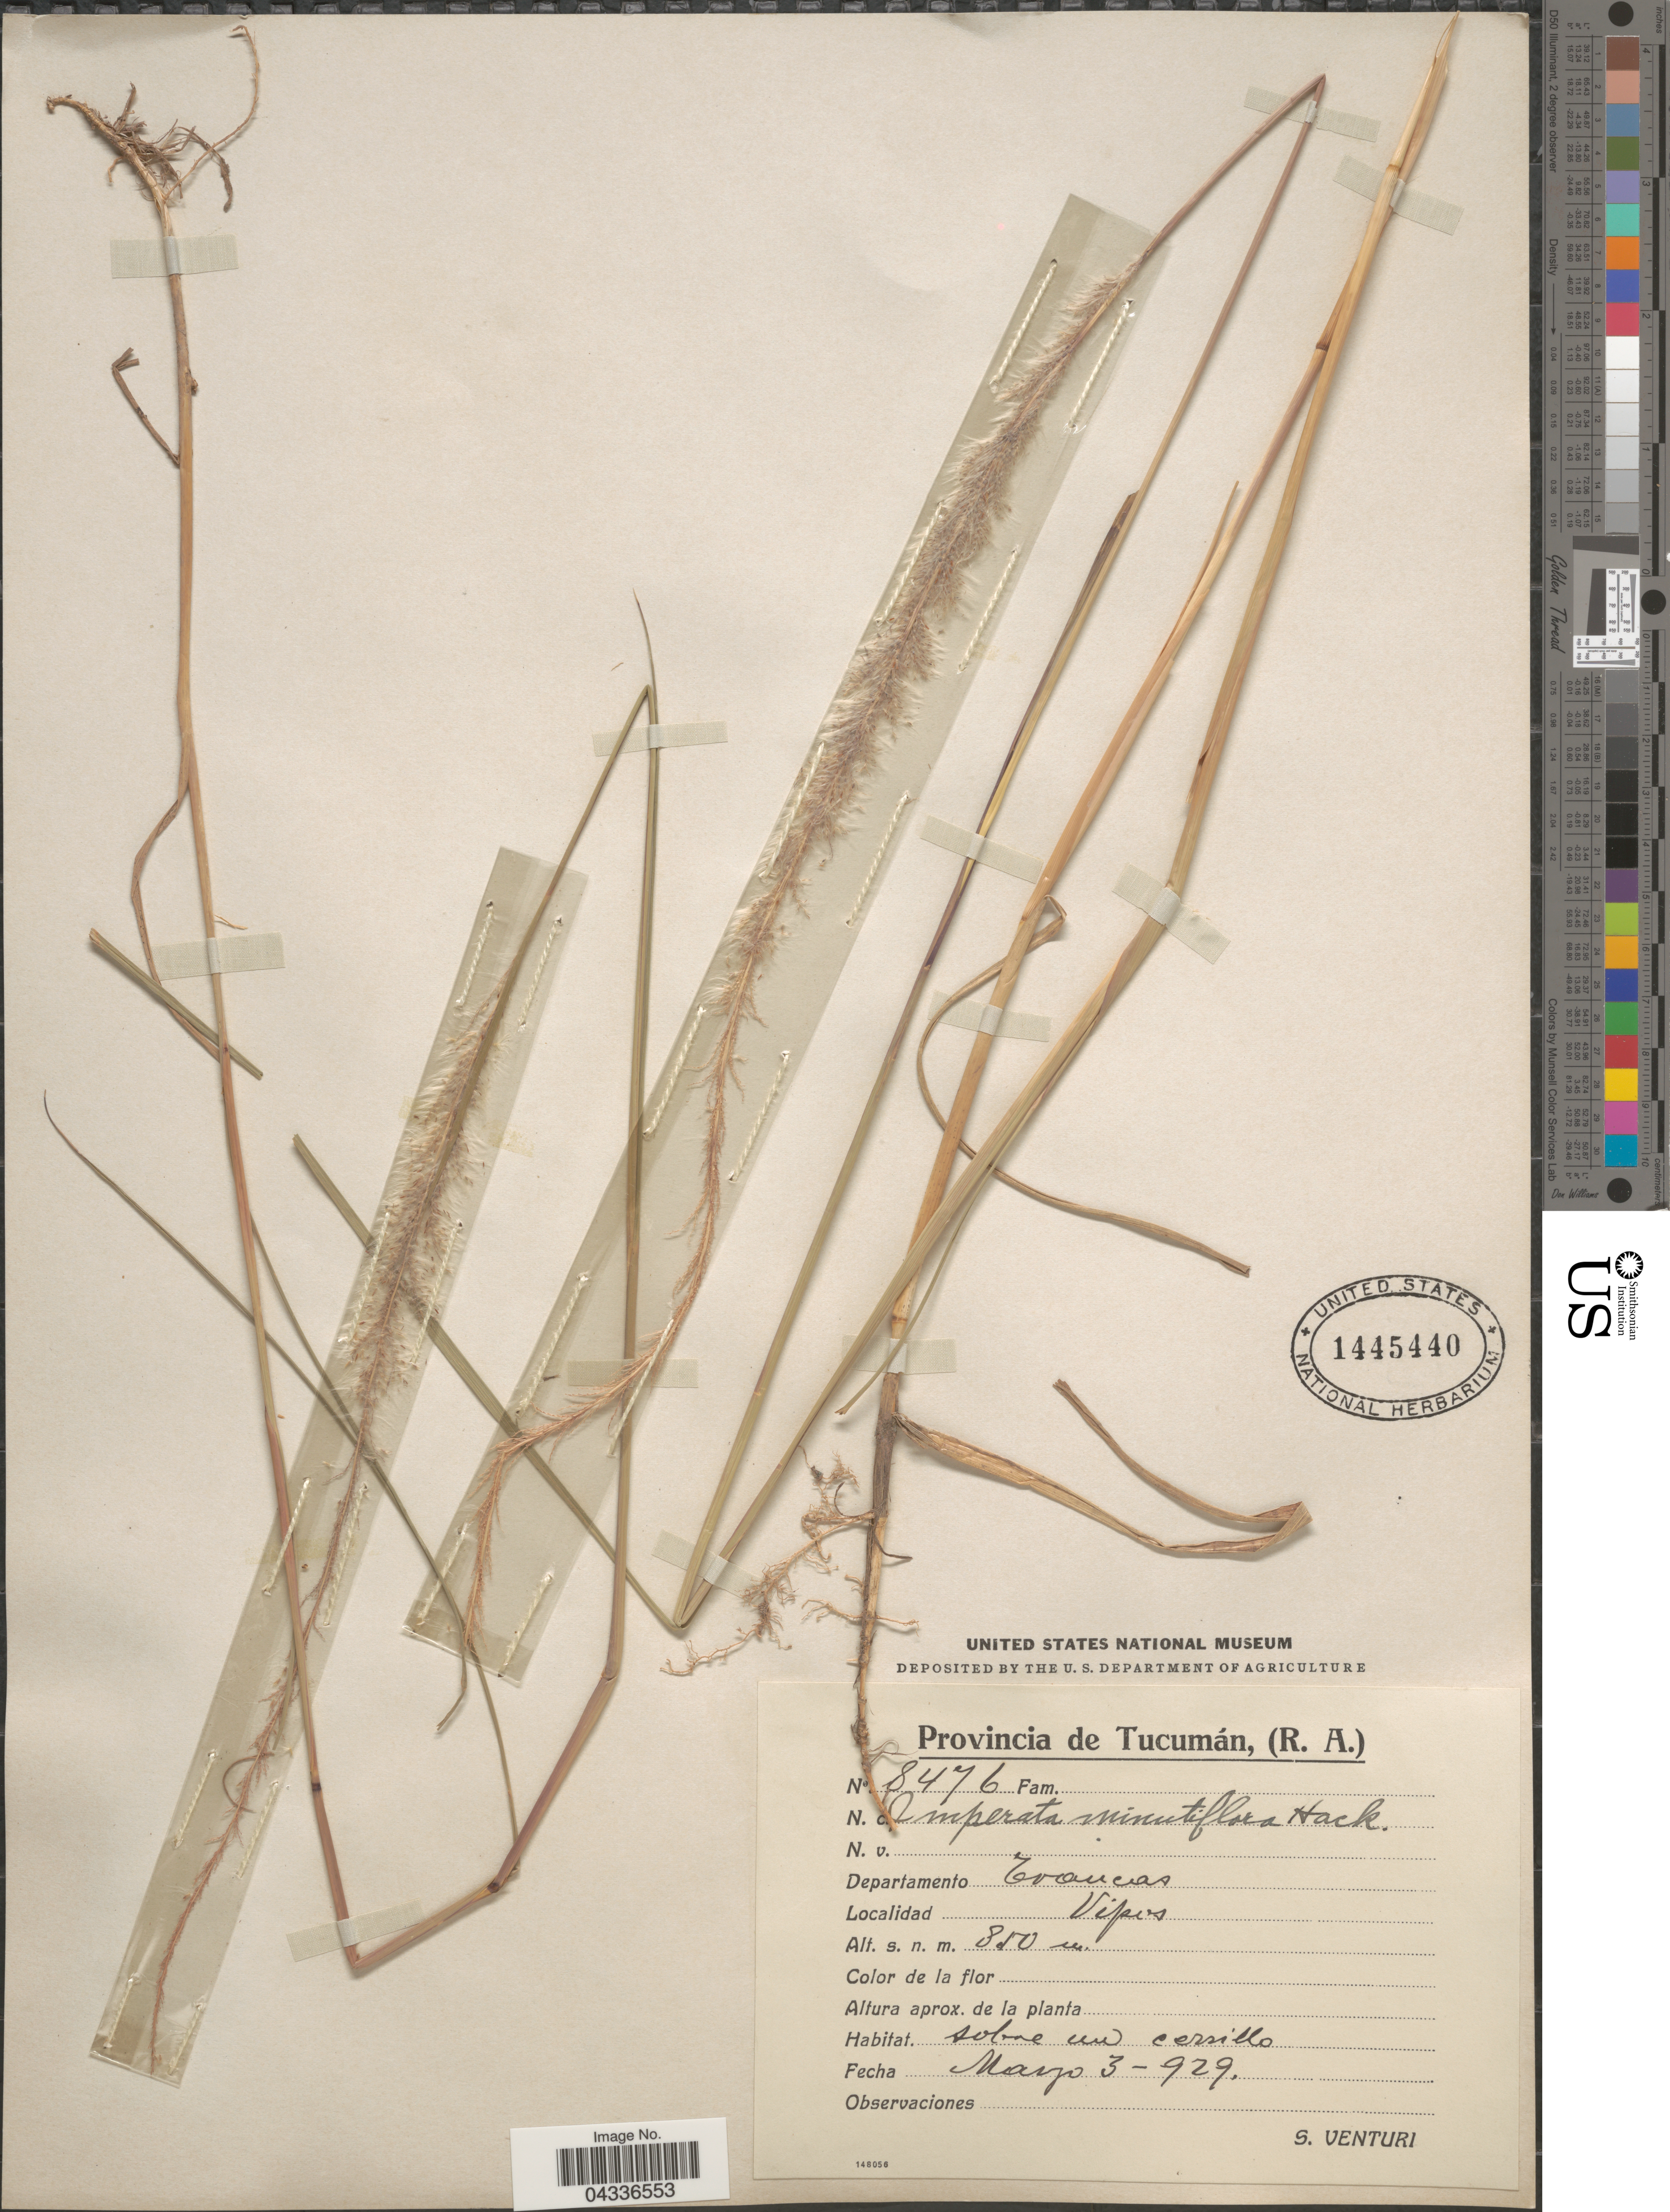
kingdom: Plantae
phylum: Tracheophyta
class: Liliopsida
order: Poales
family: Poaceae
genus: Imperata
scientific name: Imperata minutiflora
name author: Hack.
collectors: S. Venturi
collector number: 8476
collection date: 1929-03-03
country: Argentina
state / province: Tucuman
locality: (R.A.) Departamento Trancas. Vipos.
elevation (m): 850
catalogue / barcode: US 1445440